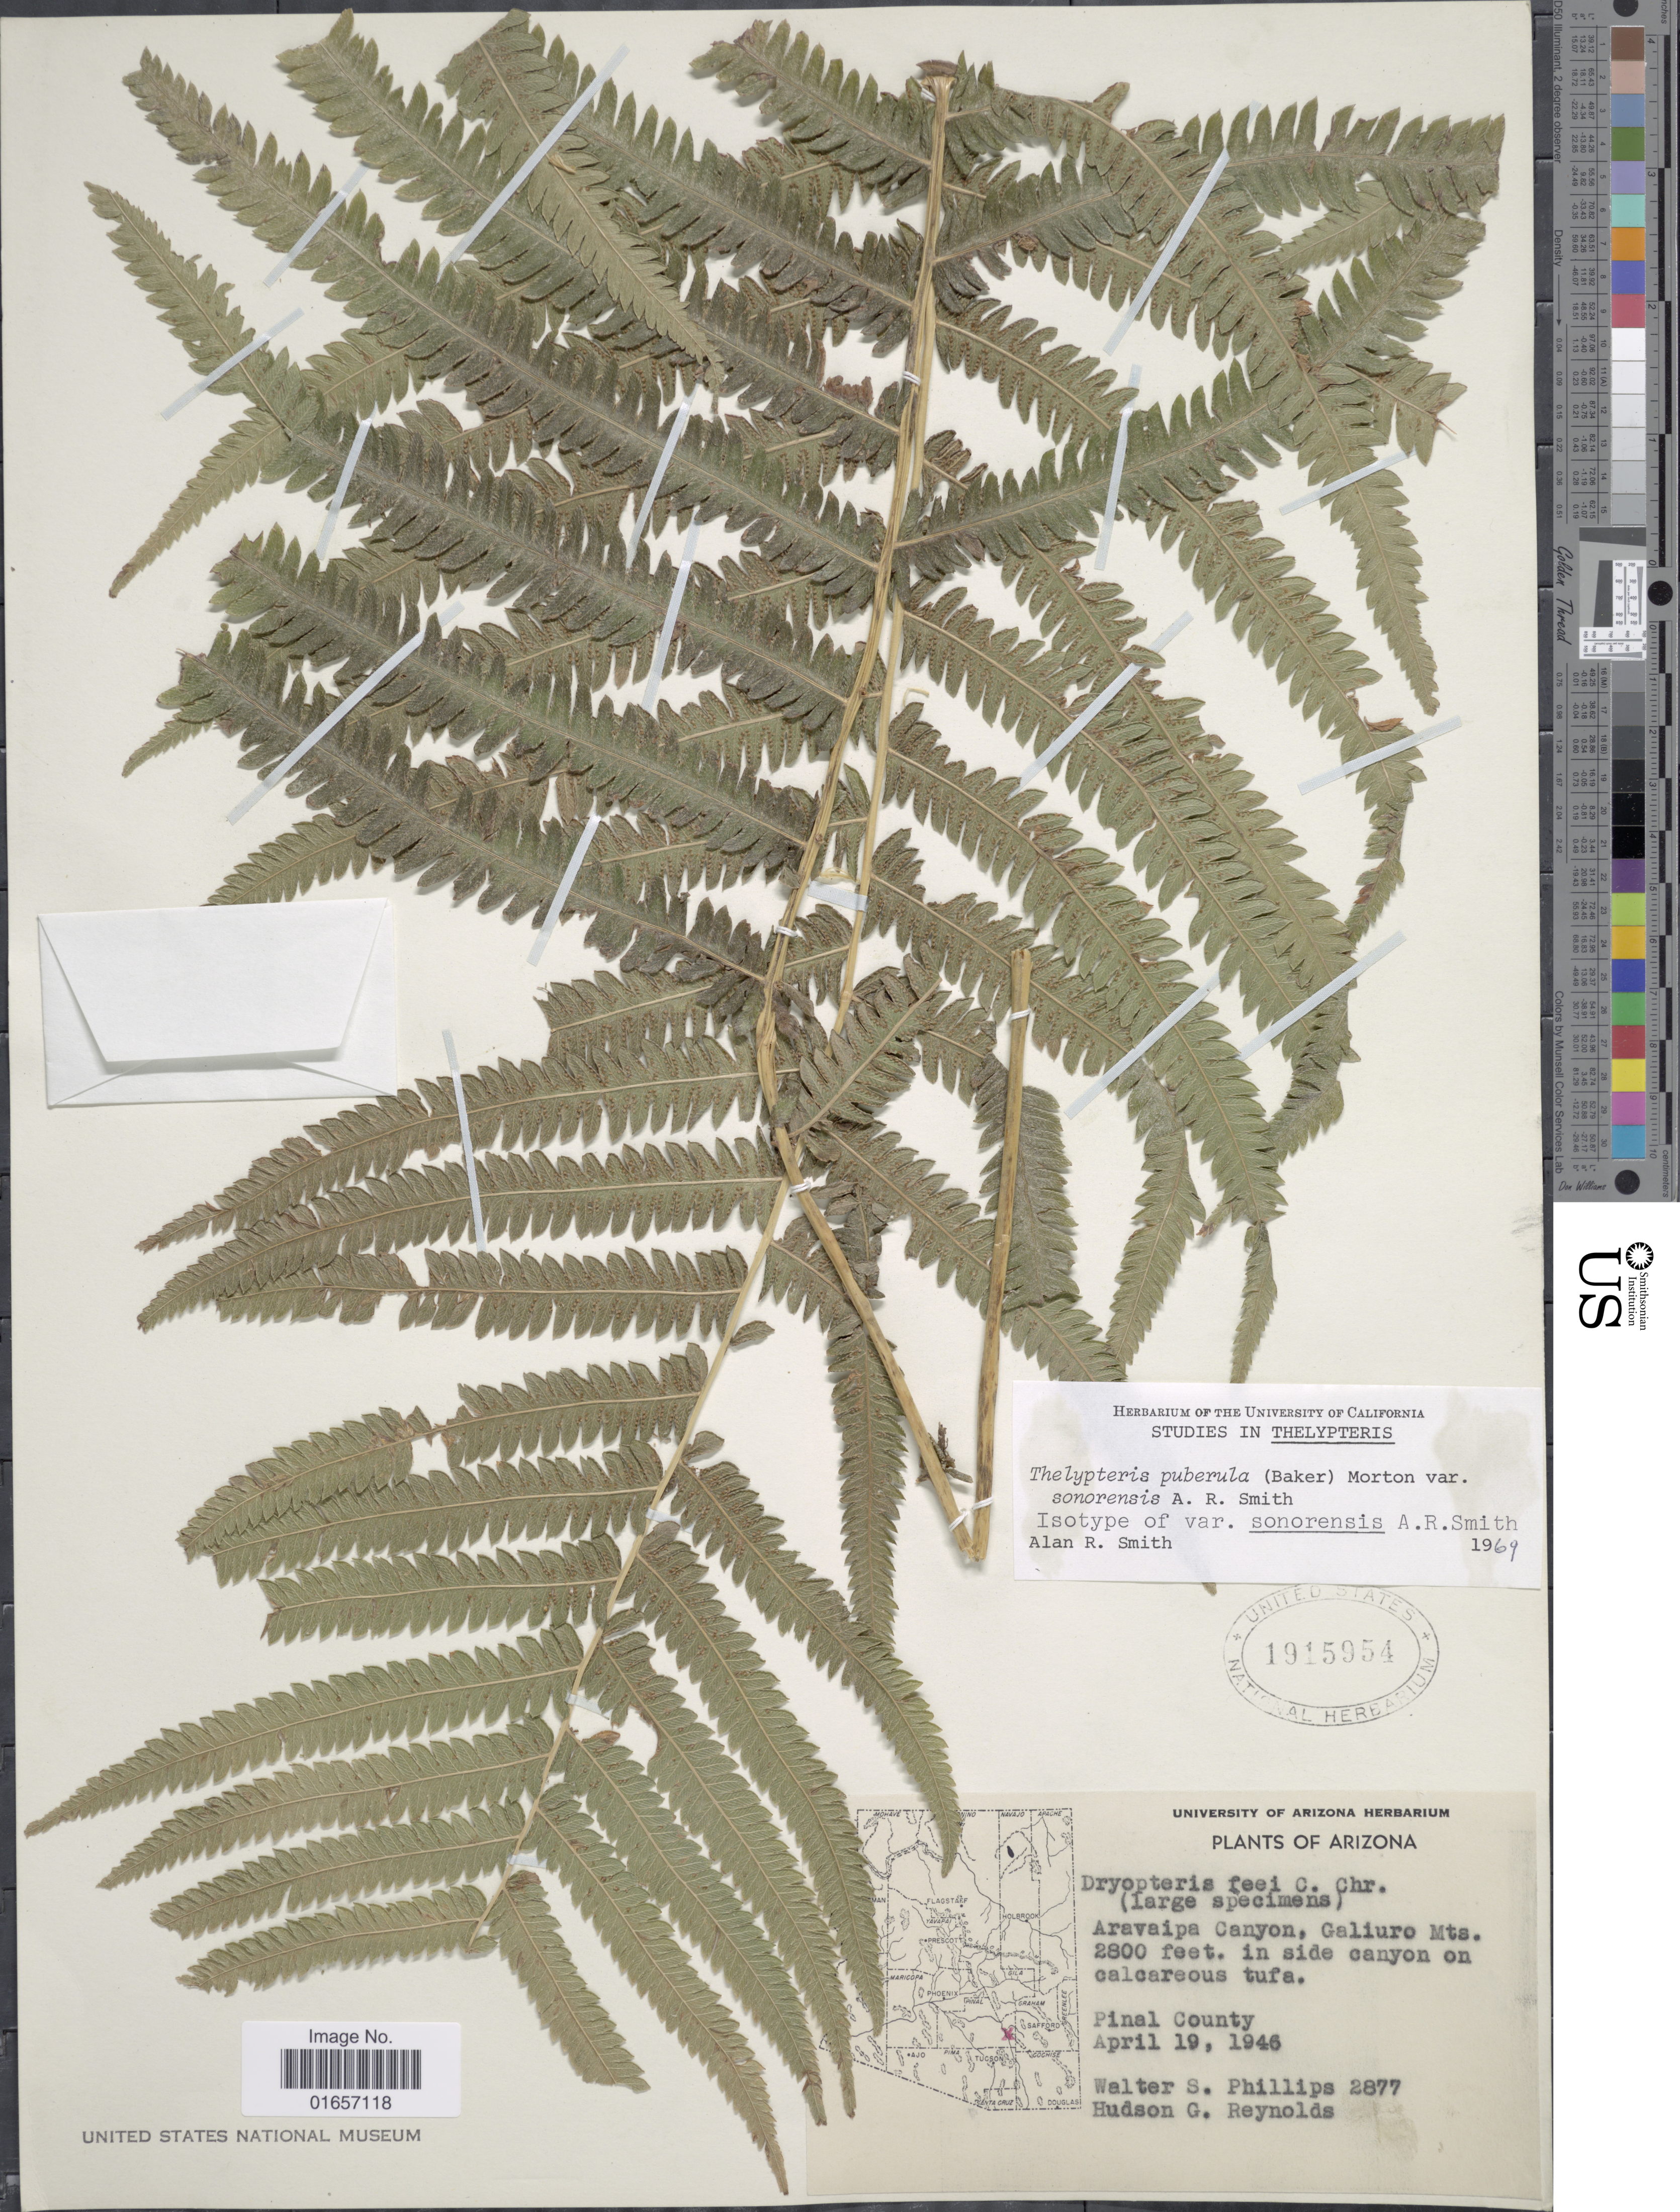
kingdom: Plantae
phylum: Tracheophyta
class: Polypodiopsida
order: Polypodiales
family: Thelypteridaceae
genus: Christella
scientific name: Christella puberula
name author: (Baker) Á. Löve & D. Löve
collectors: W. S. Phillips & H. Reynolds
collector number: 2877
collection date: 1946-04-19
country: United States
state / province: Arizona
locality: Aravaipa canyonm Galiuro Mts. in side canyon on calcareous tufa, Pinal County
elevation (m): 853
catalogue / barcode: US 1915954